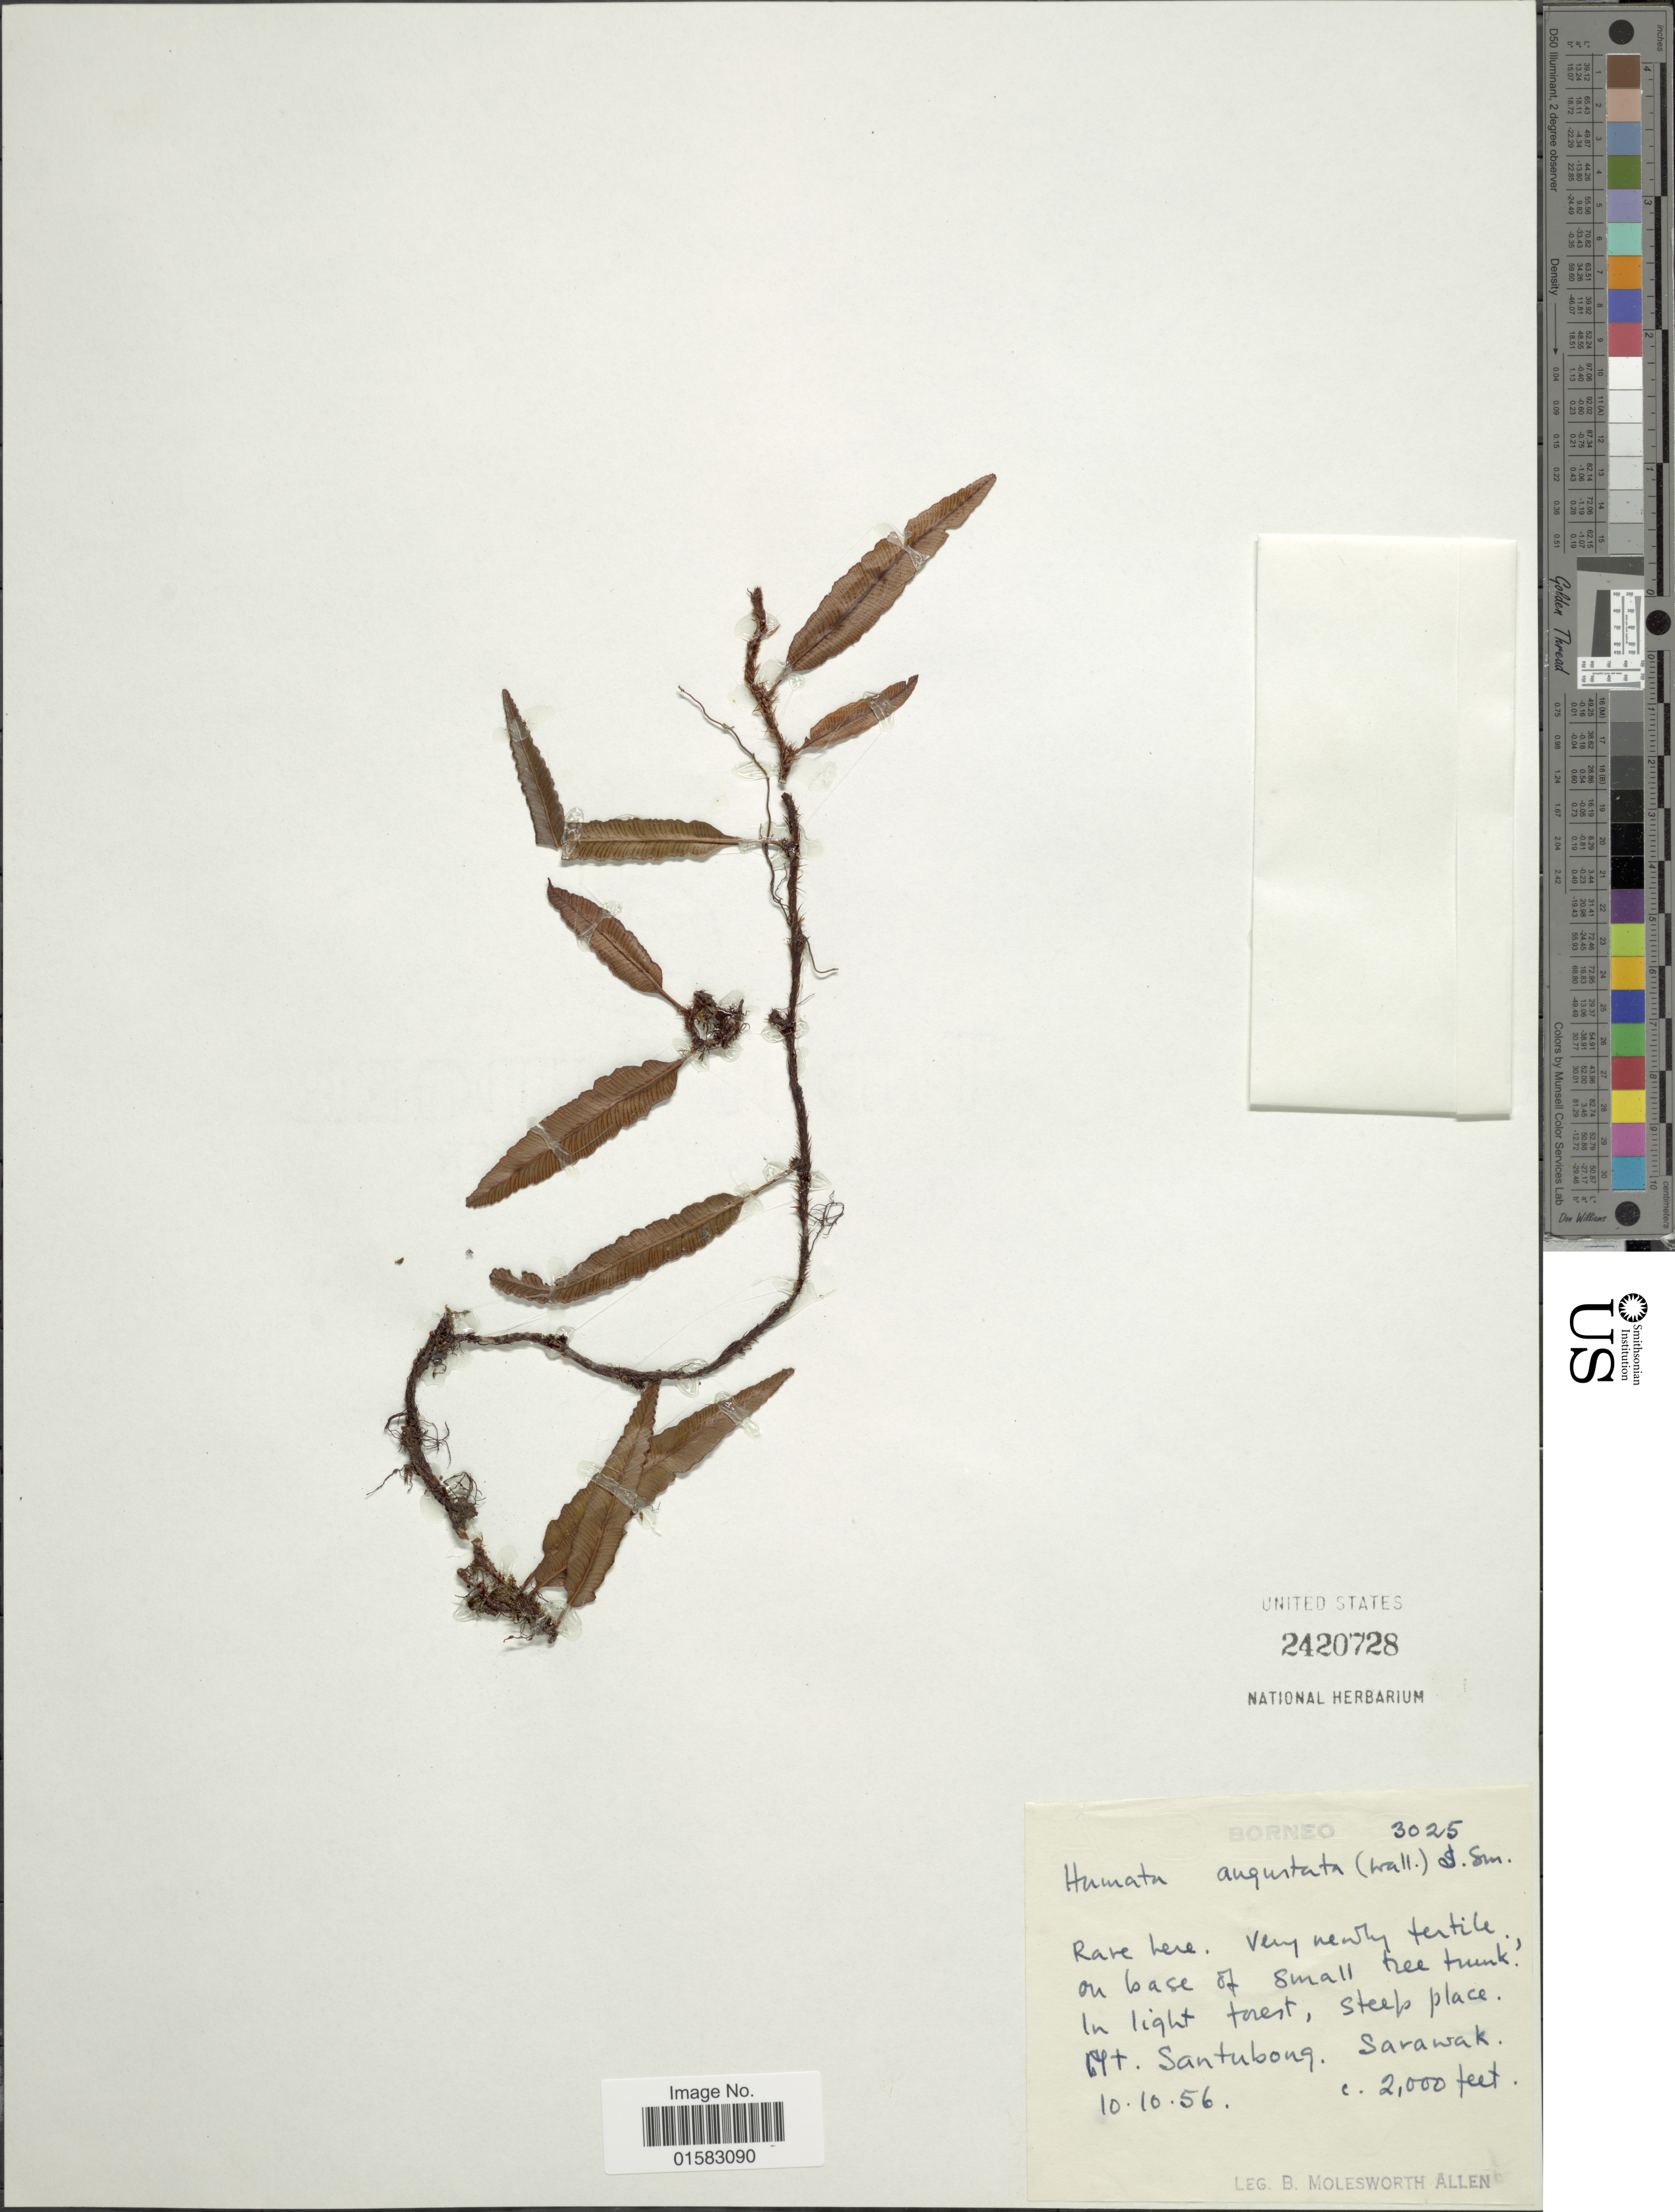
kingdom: Plantae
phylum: Tracheophyta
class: Polypodiopsida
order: Polypodiales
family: Davalliaceae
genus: Davallia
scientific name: Davallia angustata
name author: Wall.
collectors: B. E. G. Molesworth-Allen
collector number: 3025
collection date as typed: Transcribed d/m/y: 10/10/56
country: Malaysia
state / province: Sarawak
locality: Mt. Santubong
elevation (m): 610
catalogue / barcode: US 2420728